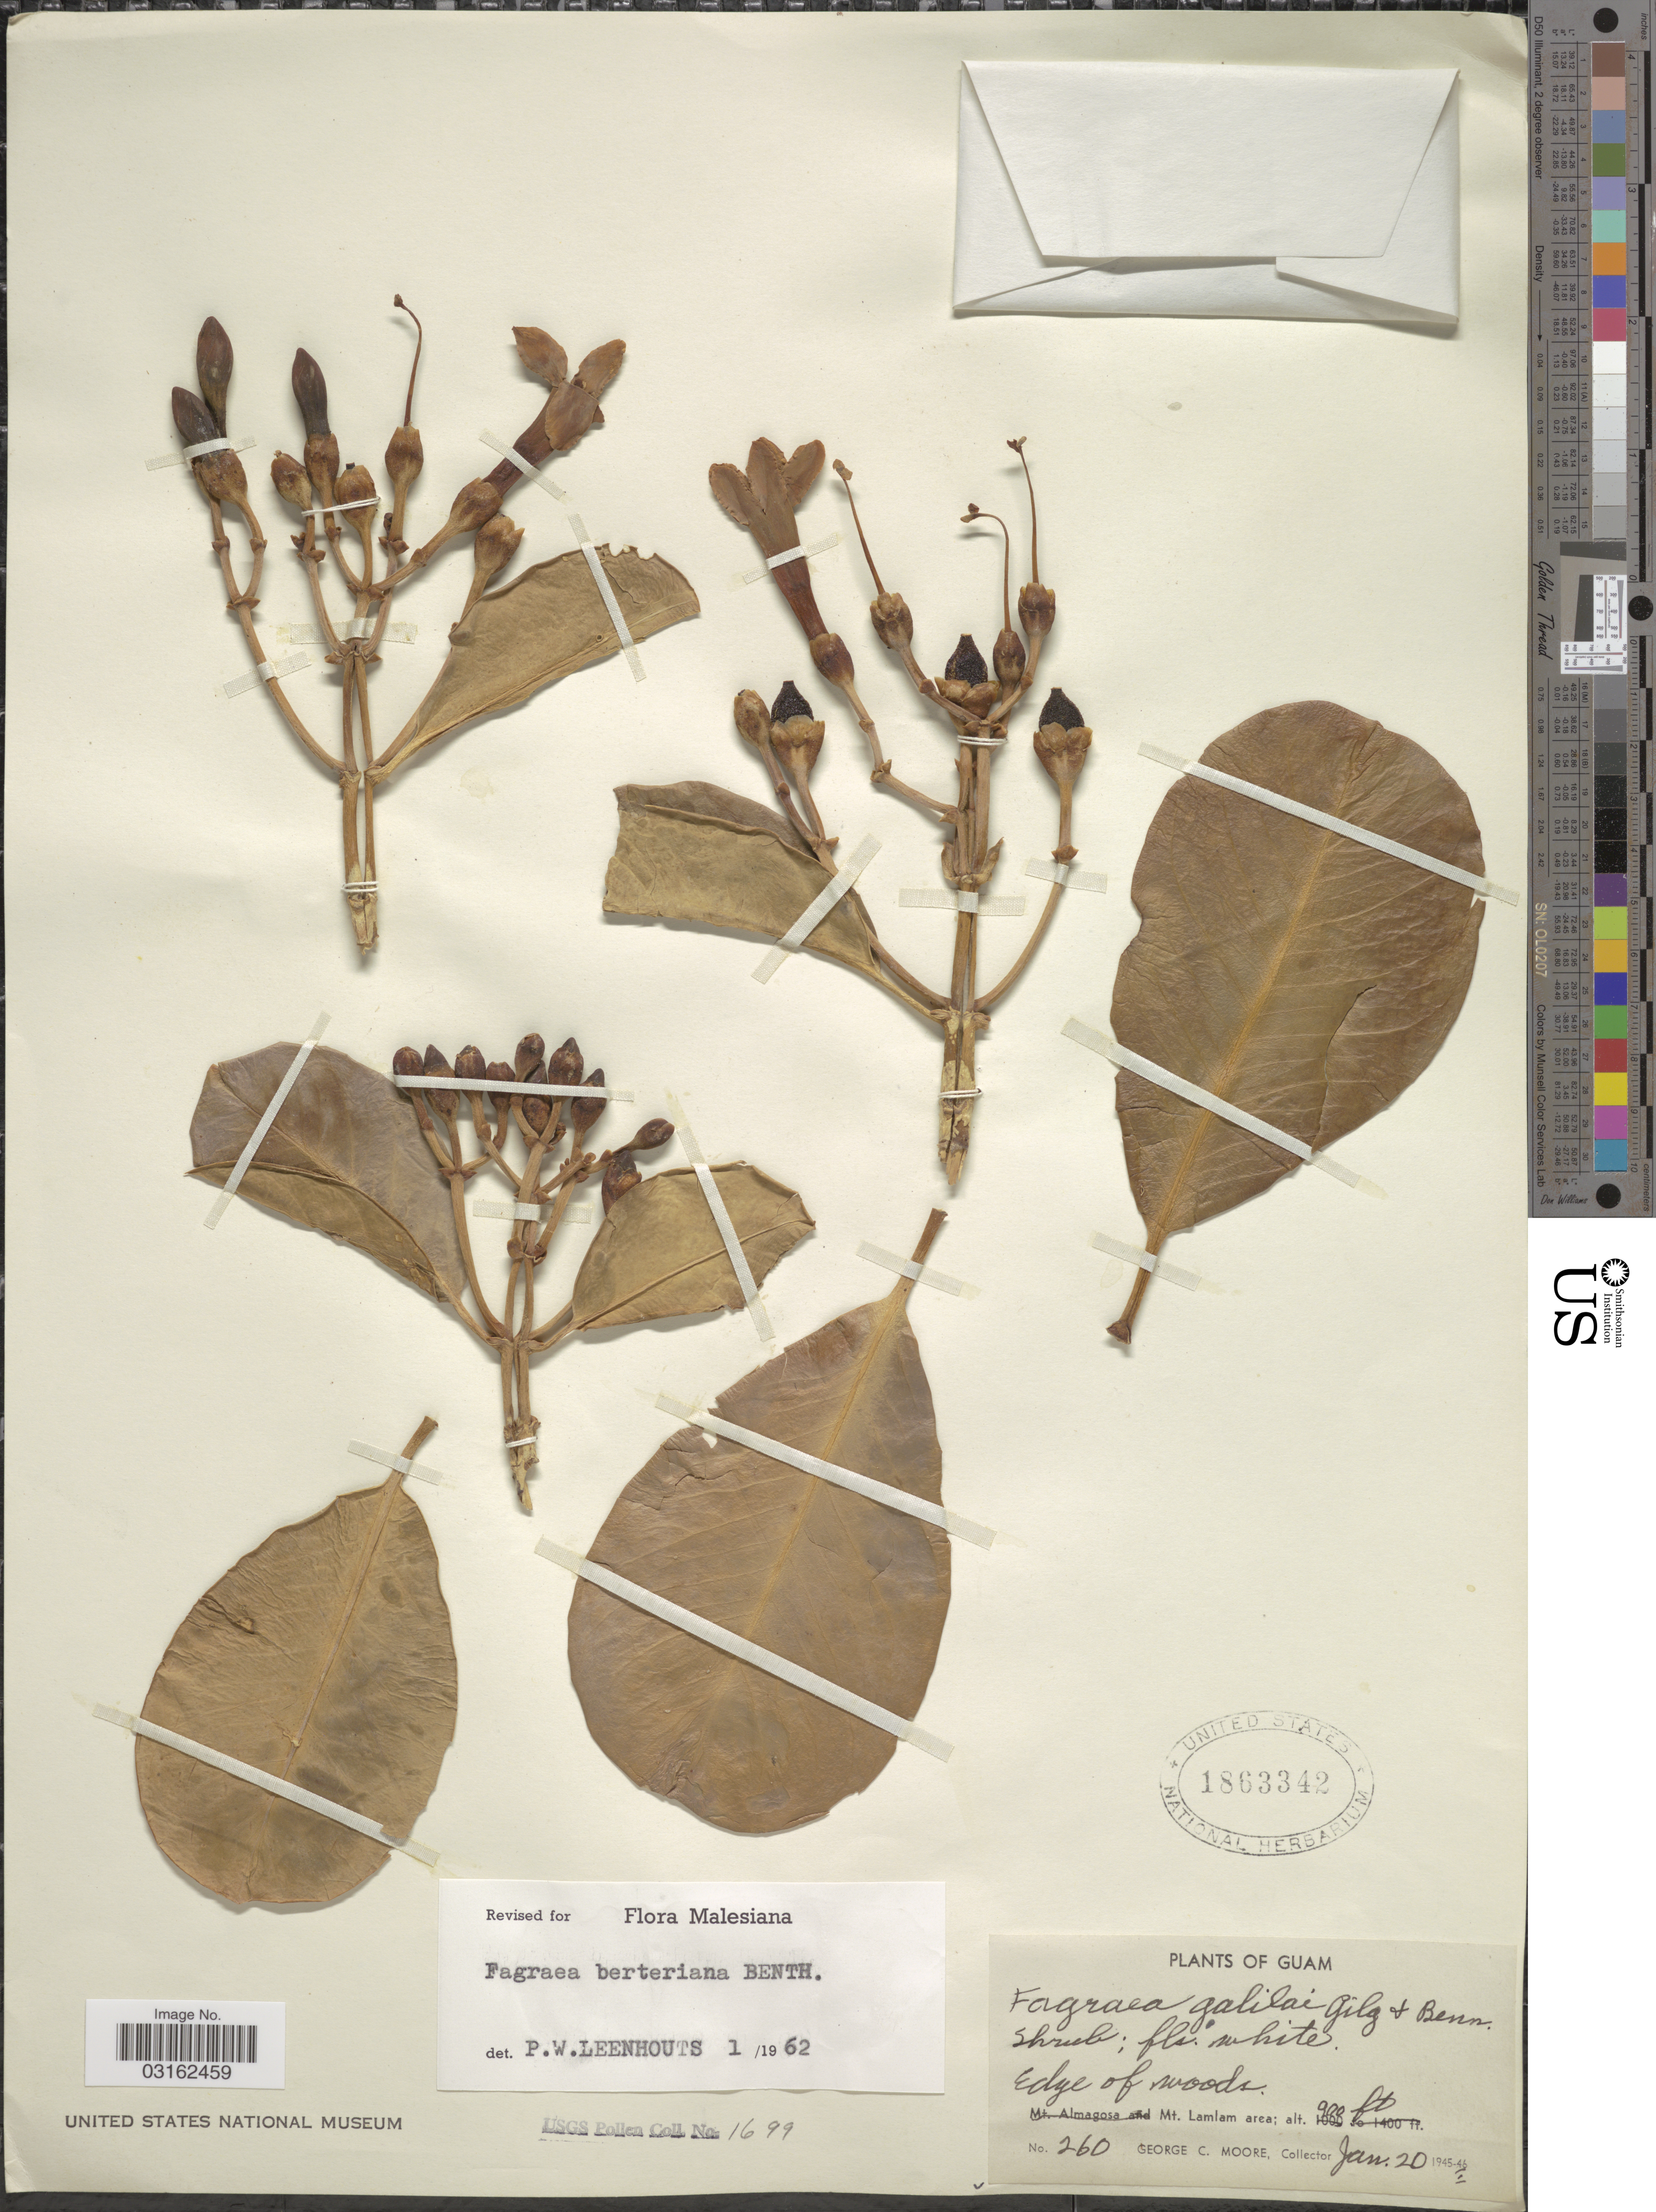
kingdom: Plantae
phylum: Tracheophyta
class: Magnoliopsida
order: Gentianales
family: Gentianaceae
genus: Fagraea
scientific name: Fagraea berteroana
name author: A. Gray ex Benth.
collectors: G. C. Moore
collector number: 260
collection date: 1946-01-20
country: Guam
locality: Edge of woods. Mt. Lamlam.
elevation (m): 274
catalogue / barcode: US 1863342